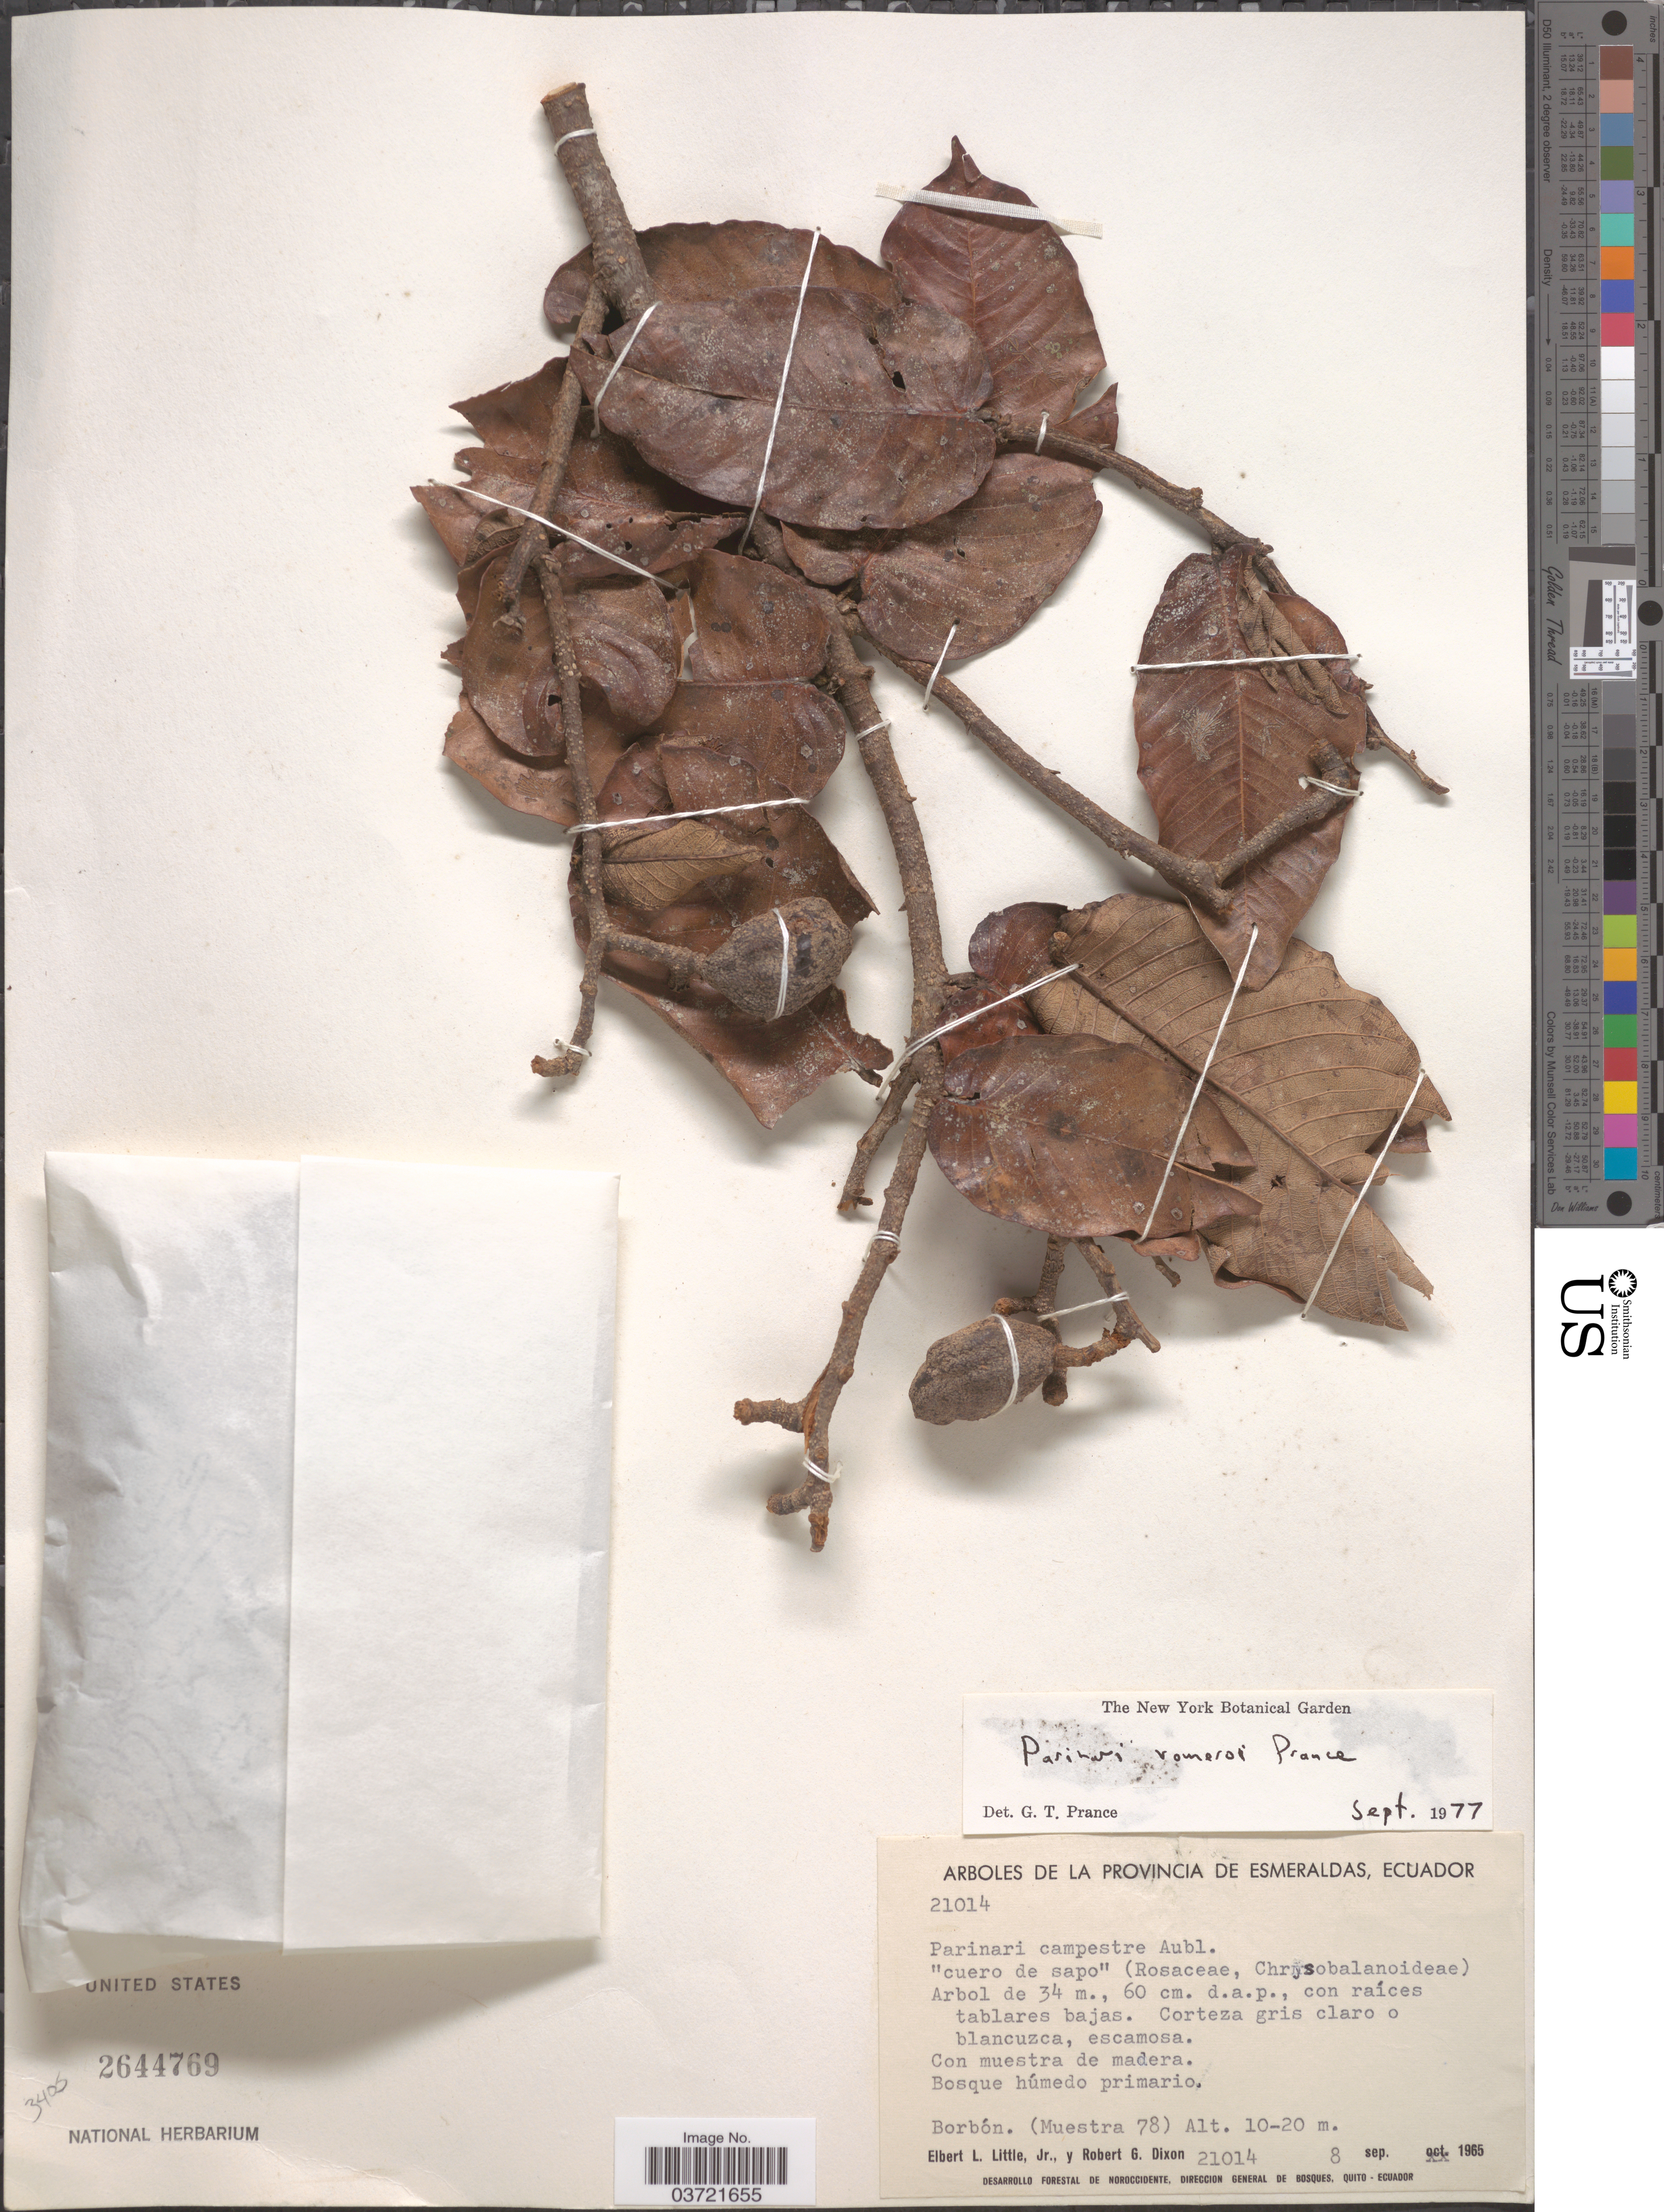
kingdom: Plantae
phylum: Tracheophyta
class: Magnoliopsida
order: Malpighiales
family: Chrysobalanaceae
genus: Parinari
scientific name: Parinari romeroi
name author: Prance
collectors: E. L. Little & R. G. Dixon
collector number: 21014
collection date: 1965-09-08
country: Ecuador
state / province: Esmeraldas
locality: Borbón. (Muestra 78). [unsure placement]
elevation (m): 10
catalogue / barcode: US 2644769